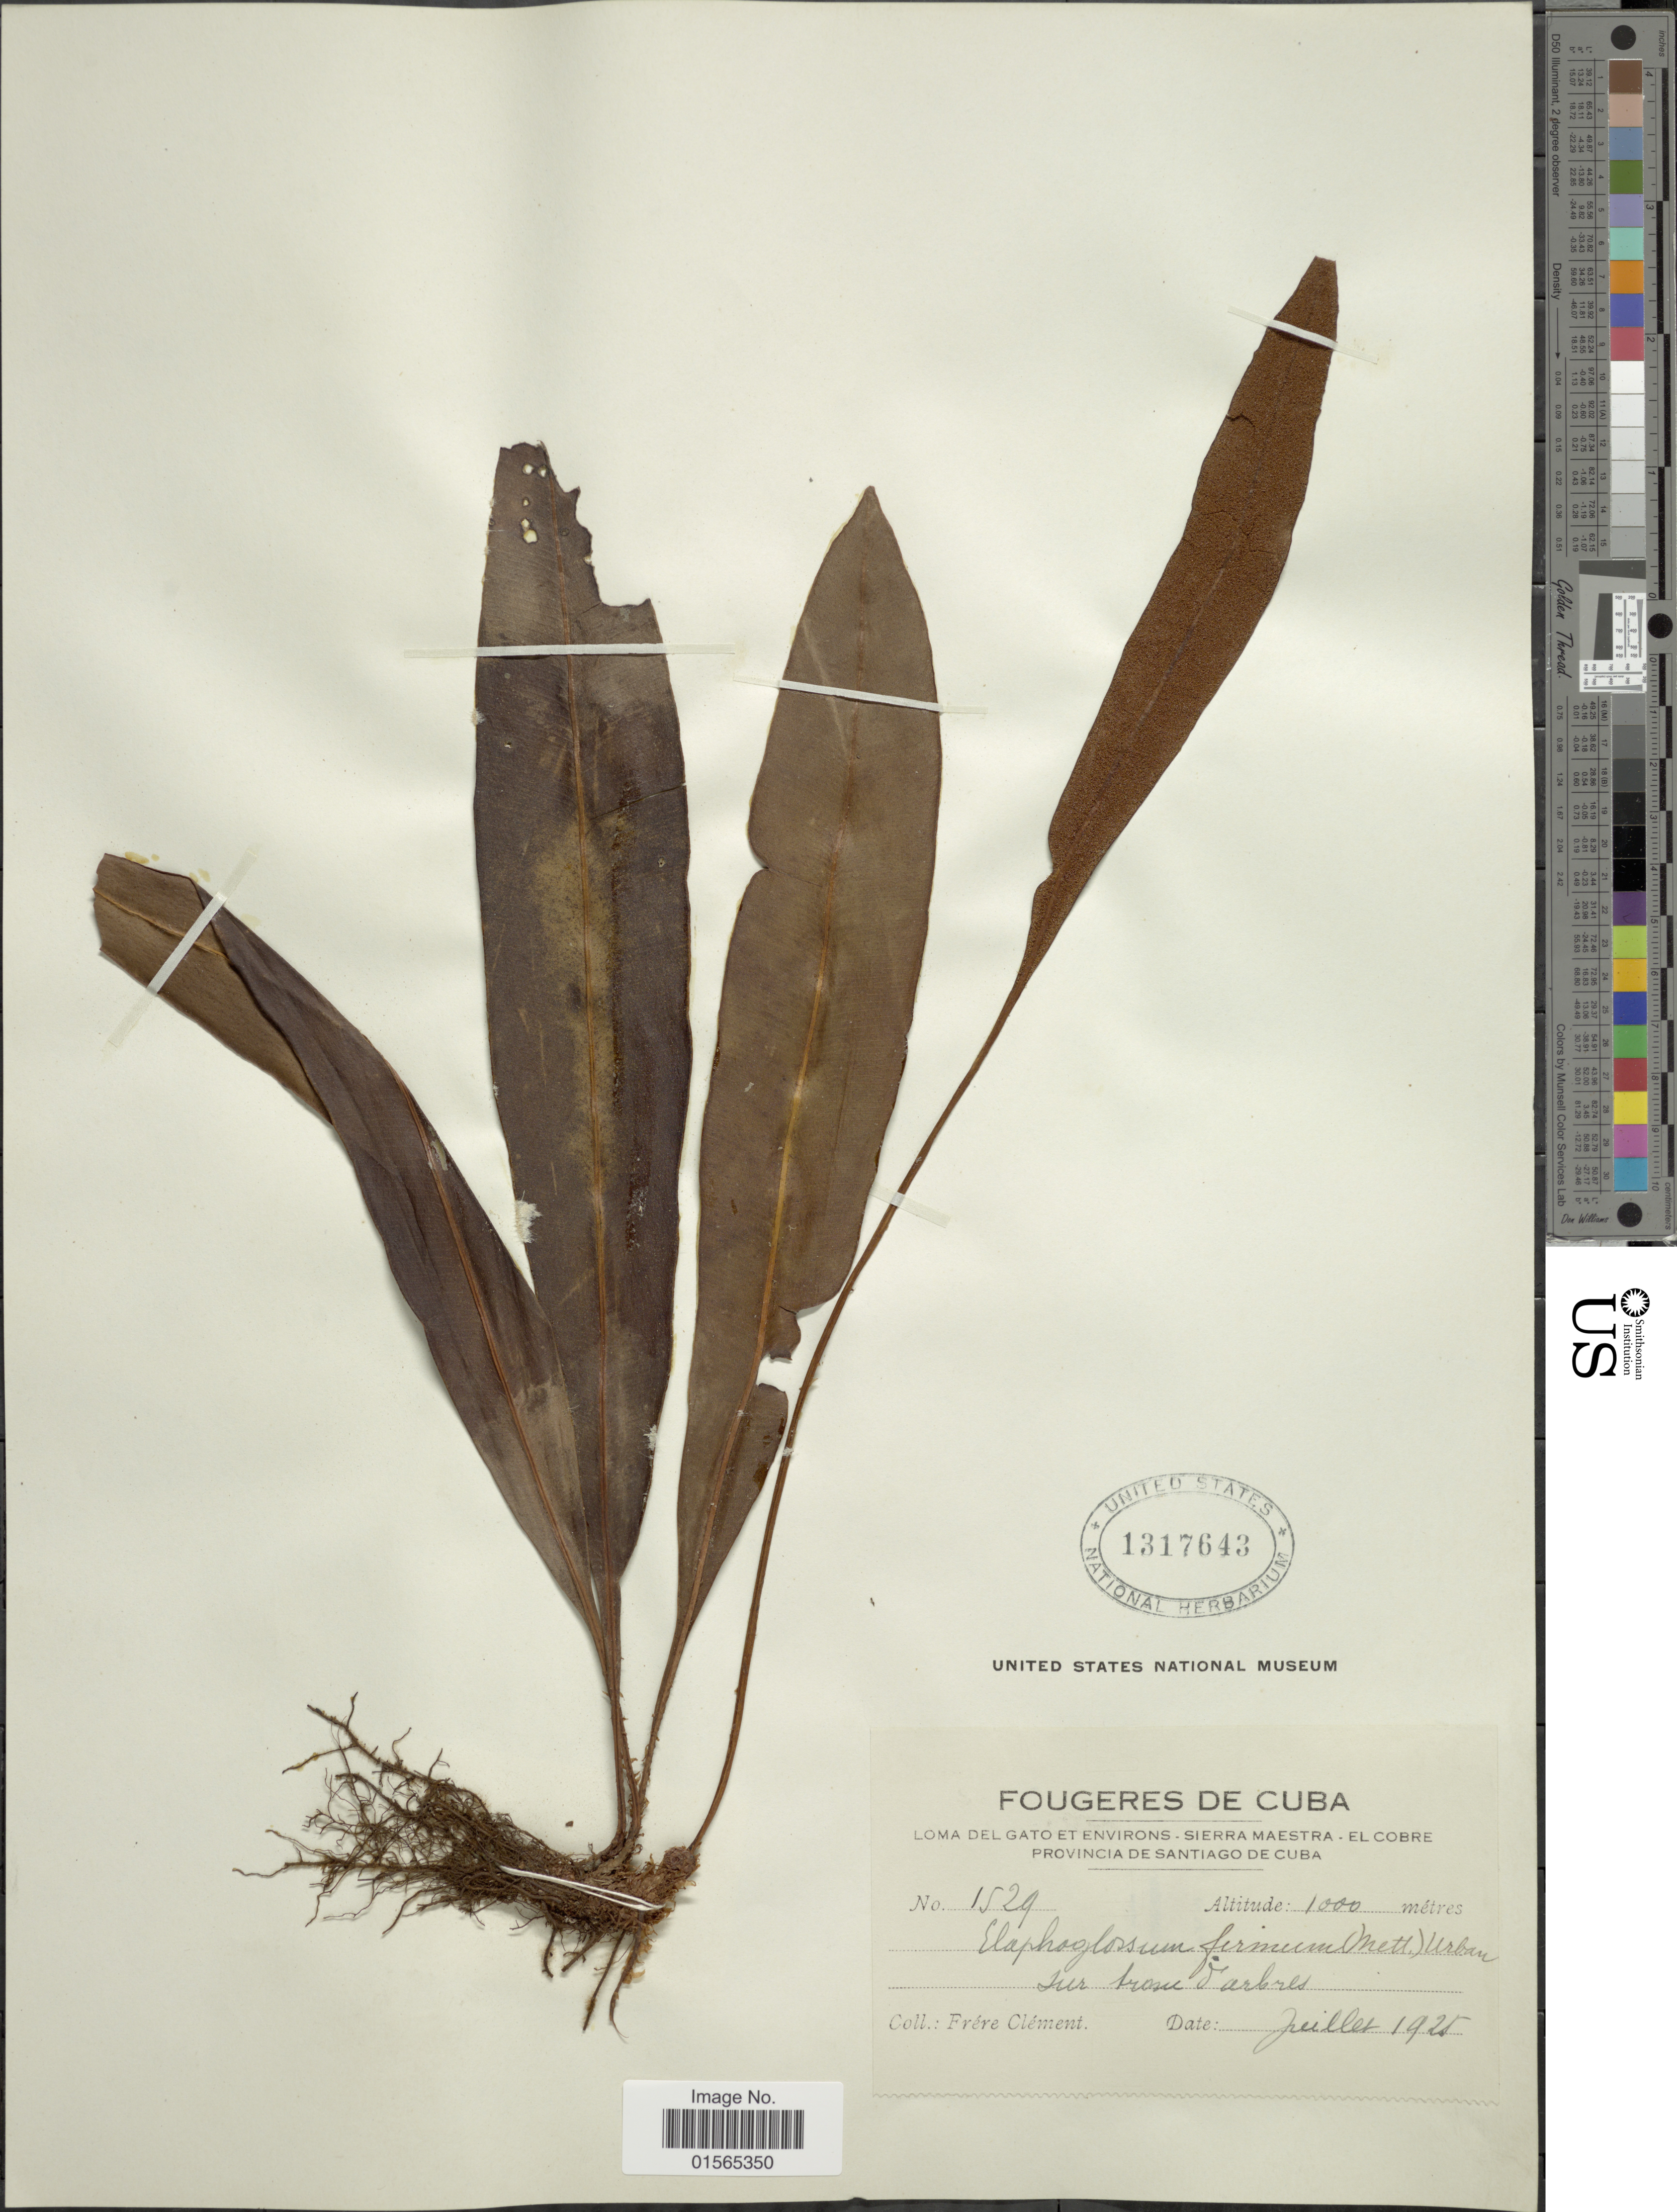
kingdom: Plantae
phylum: Tracheophyta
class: Polypodiopsida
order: Polypodiales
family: Dryopteridaceae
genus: Elaphoglossum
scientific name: Elaphoglossum firmum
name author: (Mett.) Urb.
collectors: B. Clement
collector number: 1529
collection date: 1925-07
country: Cuba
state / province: Santiago de Cuba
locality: Loma del Gato et environs, Sierra Meastra, El Cobre, Sur tronc d'abres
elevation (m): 1000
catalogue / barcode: US 1317643